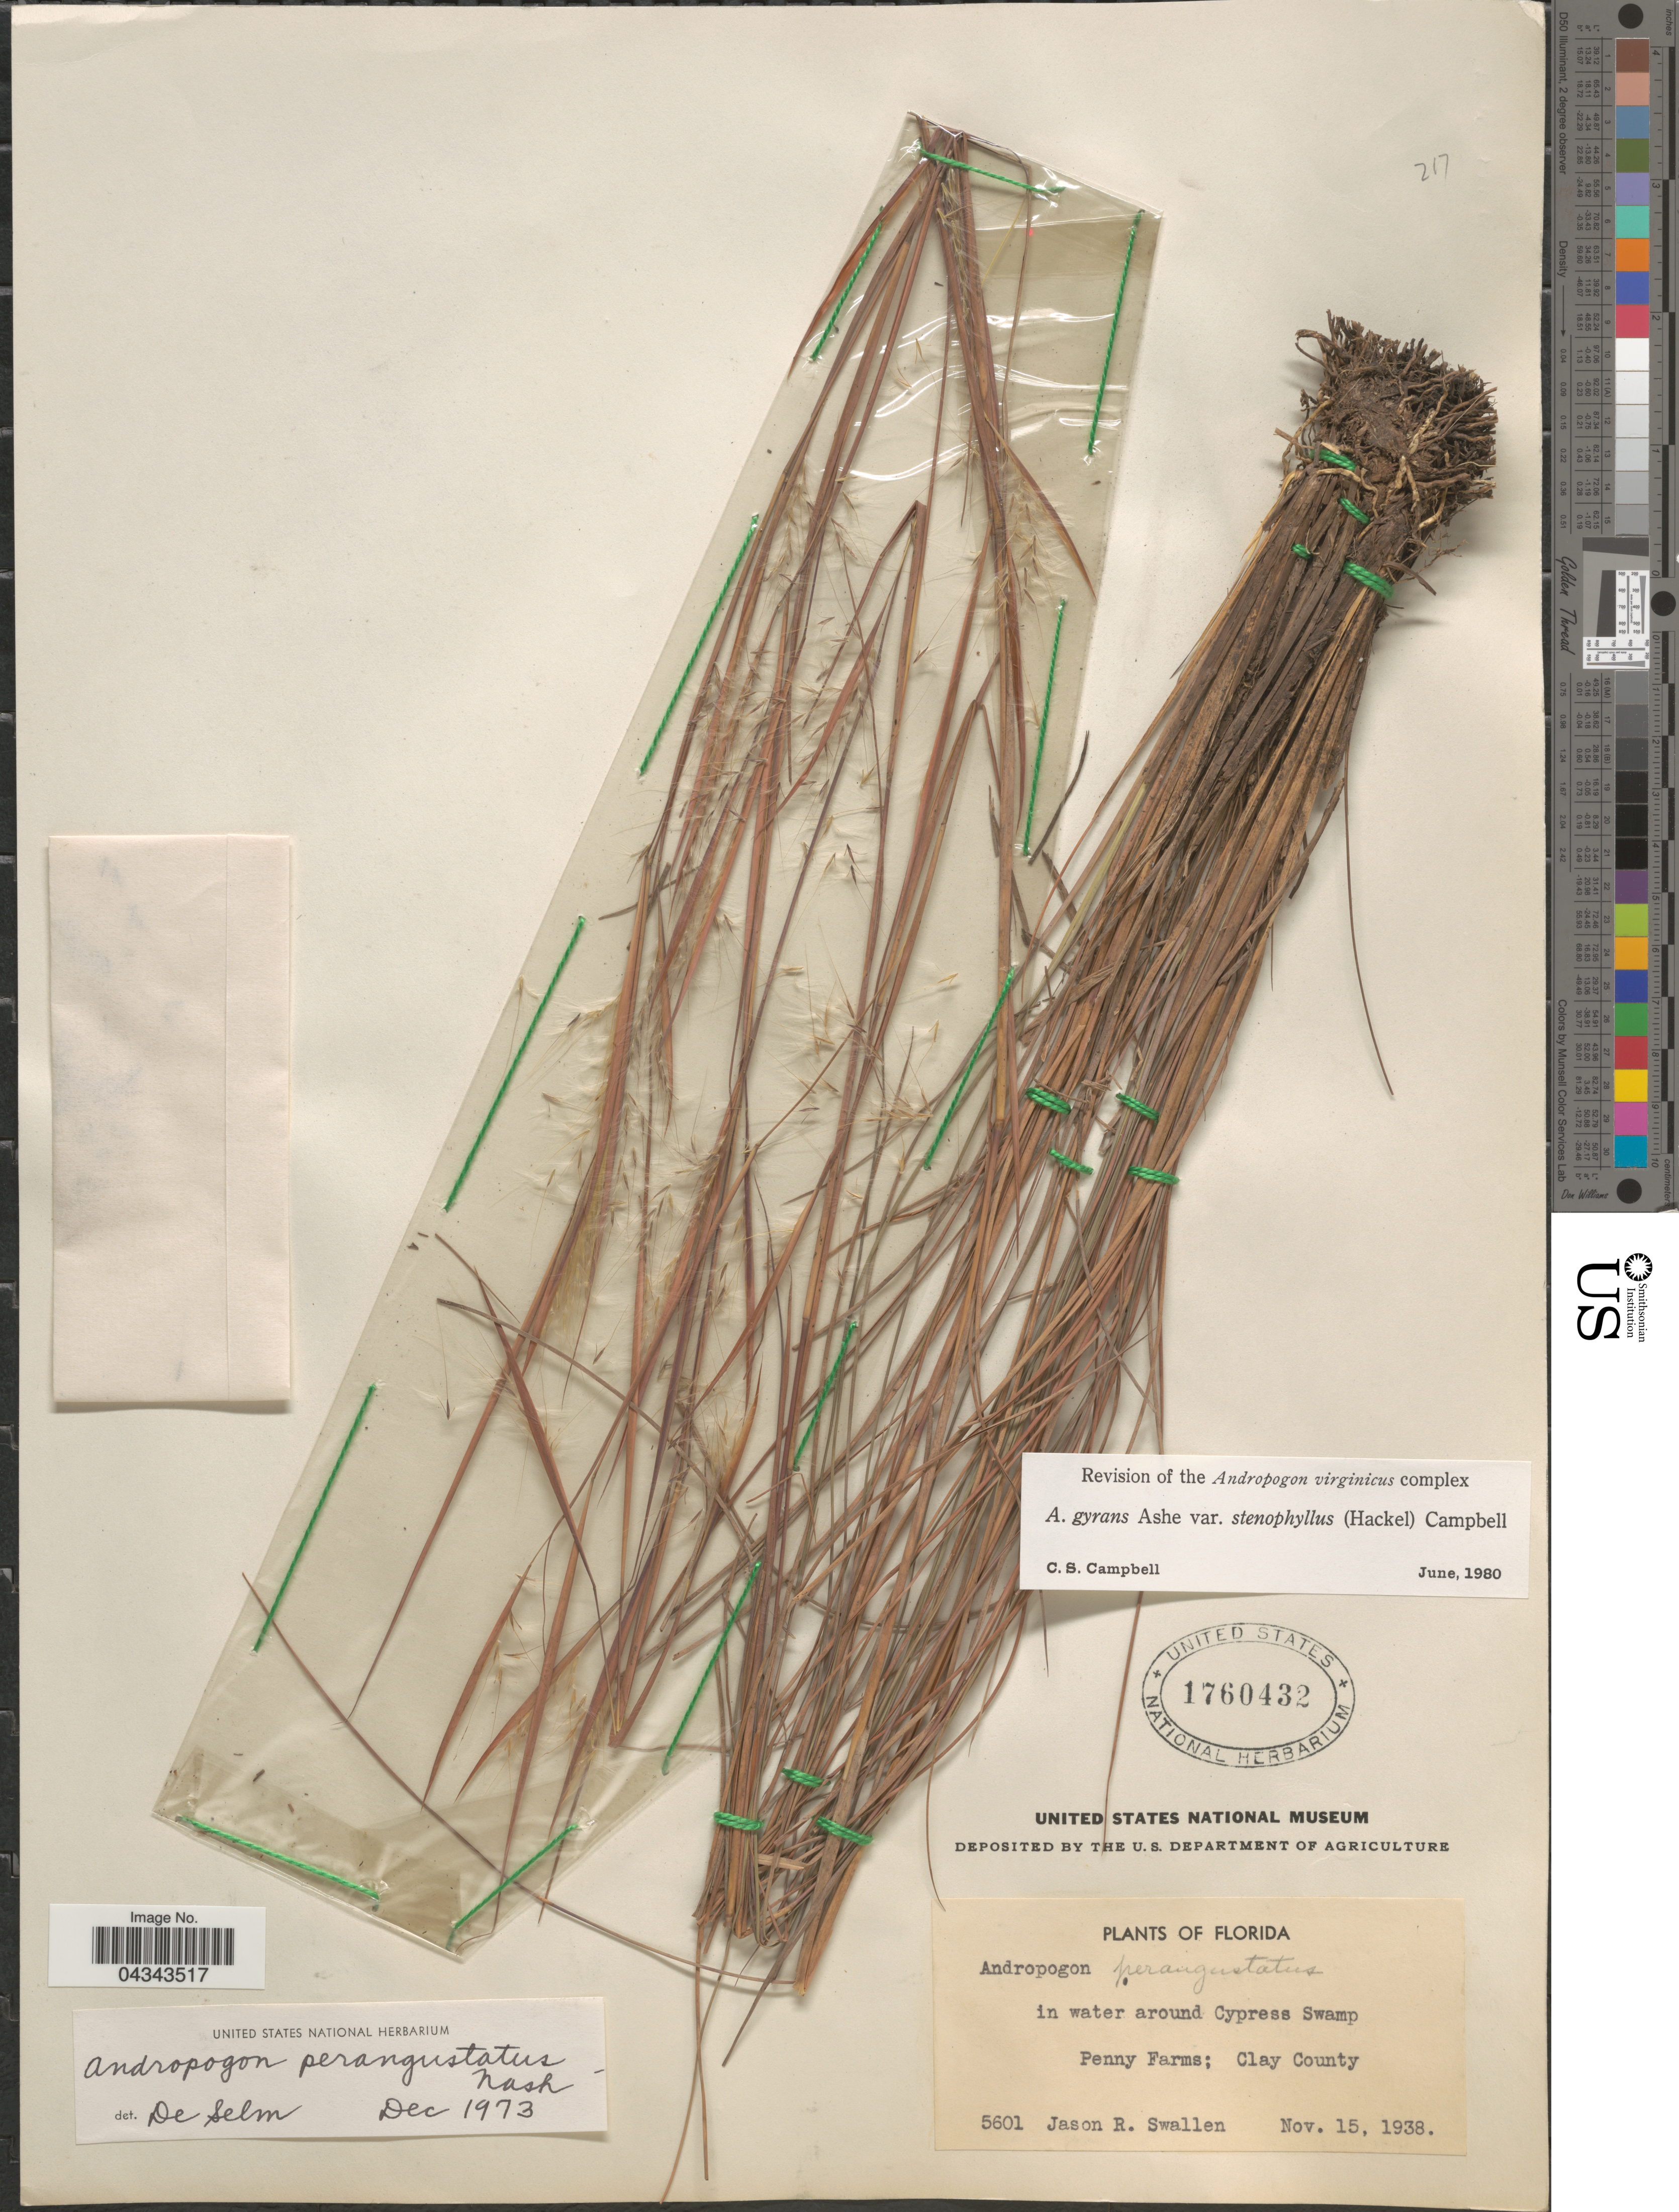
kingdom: Plantae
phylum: Tracheophyta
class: Liliopsida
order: Poales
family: Poaceae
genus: Andropogon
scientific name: Andropogon gyrans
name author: Ashe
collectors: J. R. Swallen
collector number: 5601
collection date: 1938-11-15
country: United States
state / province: Florida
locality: In water around Cypress Swamp. Penny Farms; Clay County.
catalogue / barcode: US 1760432